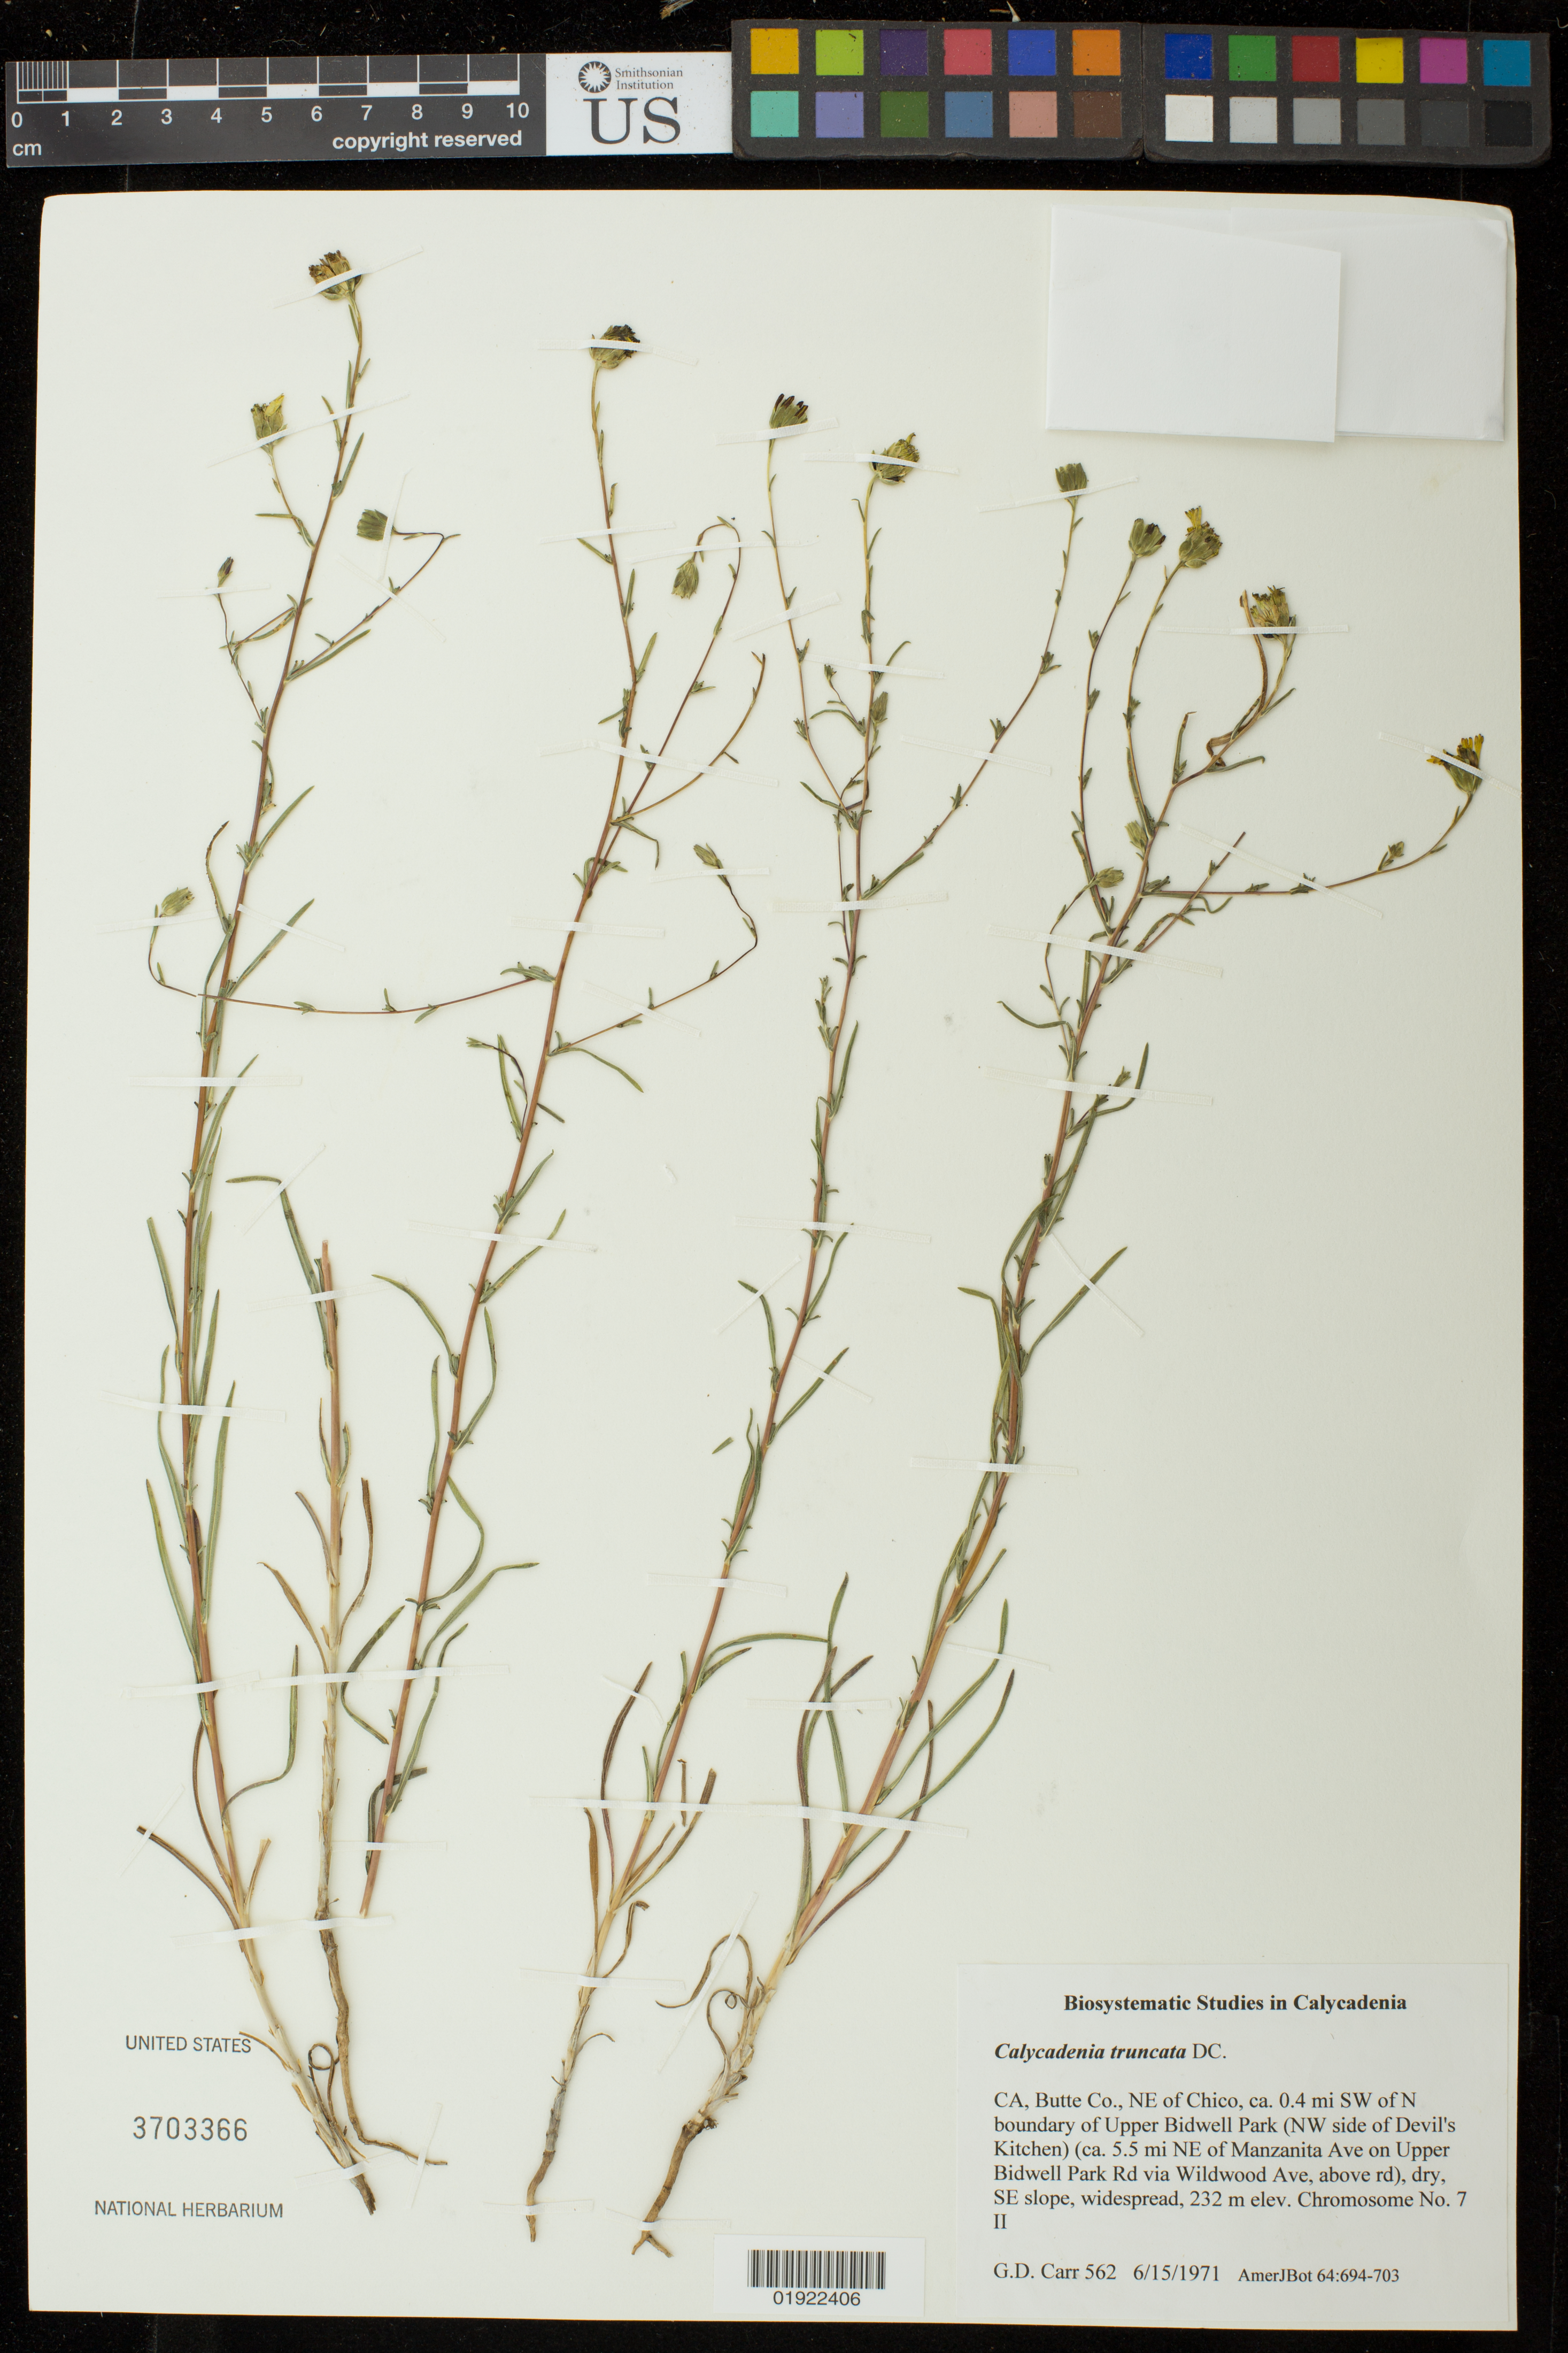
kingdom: Plantae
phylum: Tracheophyta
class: Magnoliopsida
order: Asterales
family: Asteraceae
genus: Calycadenia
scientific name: Calycadenia truncata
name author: DC.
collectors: G. Carr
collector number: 562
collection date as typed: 6/15/1971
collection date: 1971-06-15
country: United States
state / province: California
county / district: Butte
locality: NE of Chico, ca. 0.4 mi SW of N boundary of Upper Bidwell Park (NW side of Devil's Kitchen) (ca. 5.5 mi NE of Manzanita Ave on Upper Bidwell Park Rd via Wildwood Ave, above rd), SE slope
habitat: dry, slope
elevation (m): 232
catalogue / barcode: US 3703366